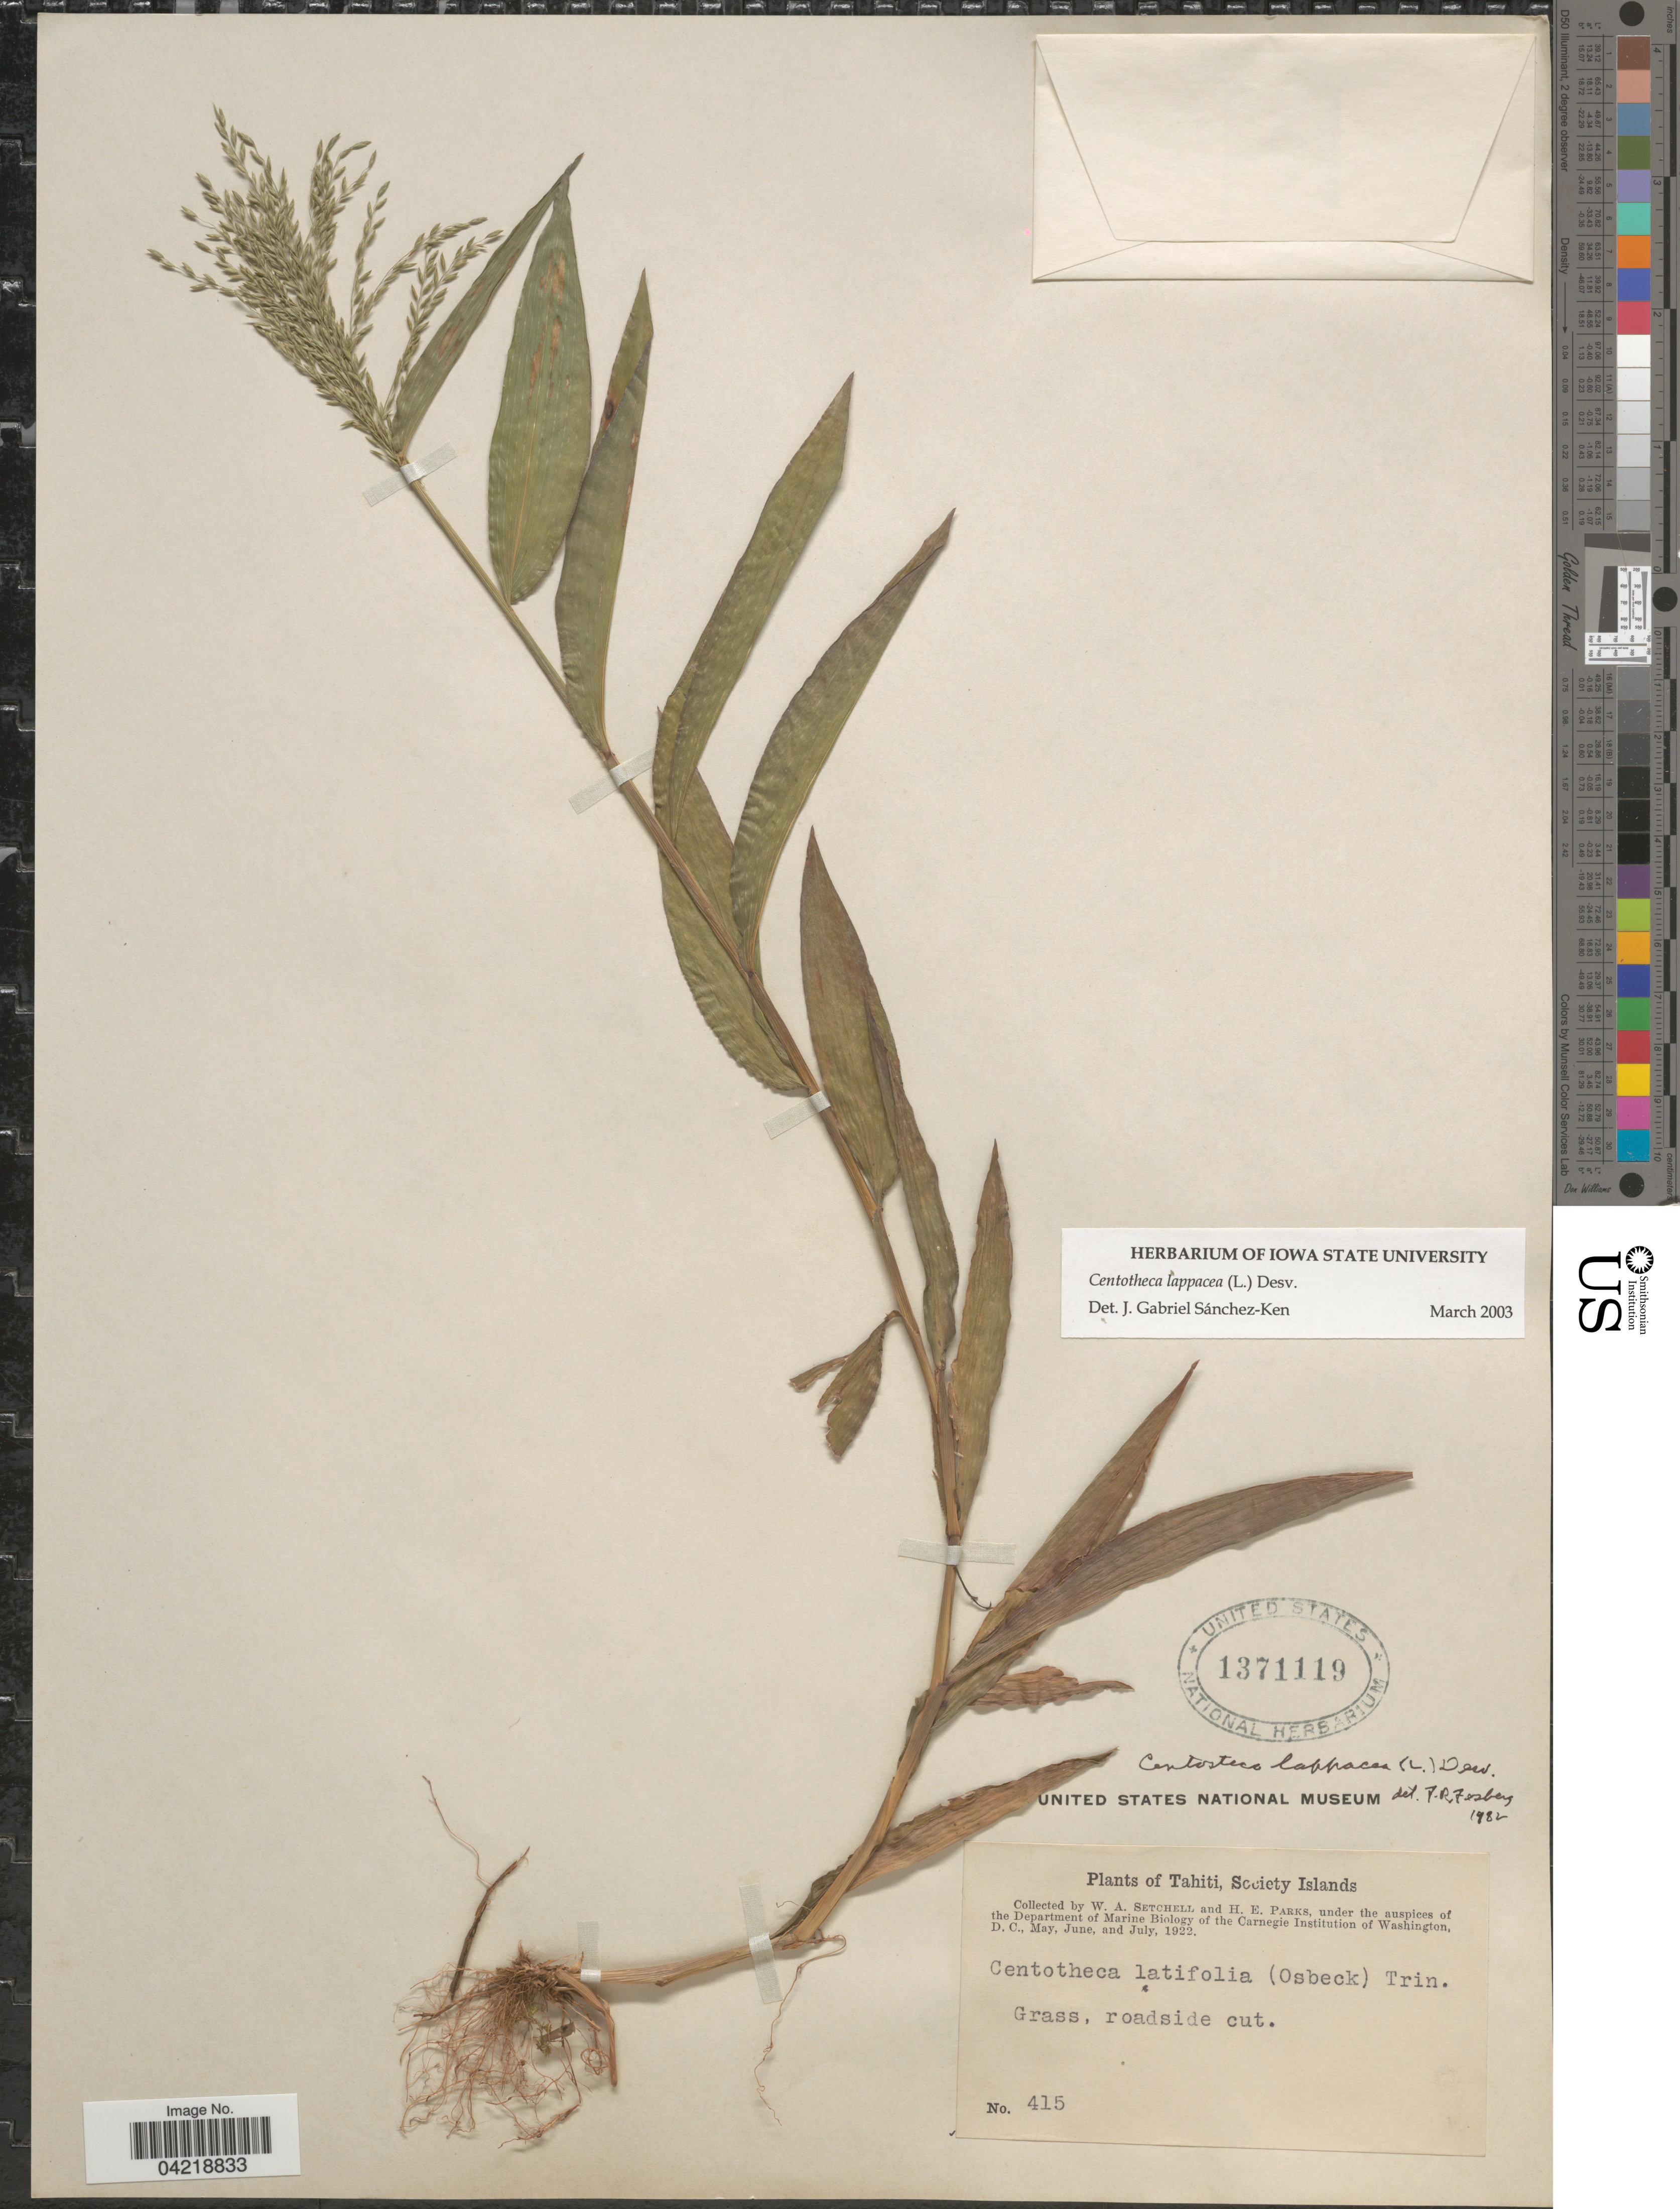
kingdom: Plantae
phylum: Tracheophyta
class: Liliopsida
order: Poales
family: Poaceae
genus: Centotheca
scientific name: Centotheca lappacea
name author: (L.) Desv.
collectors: W. Setchell & H. E. Parks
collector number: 415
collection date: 1922-05/1922-07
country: French Polynesia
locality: Tahiti, Society Islands. Grass - roadside cut.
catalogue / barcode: US 1371119